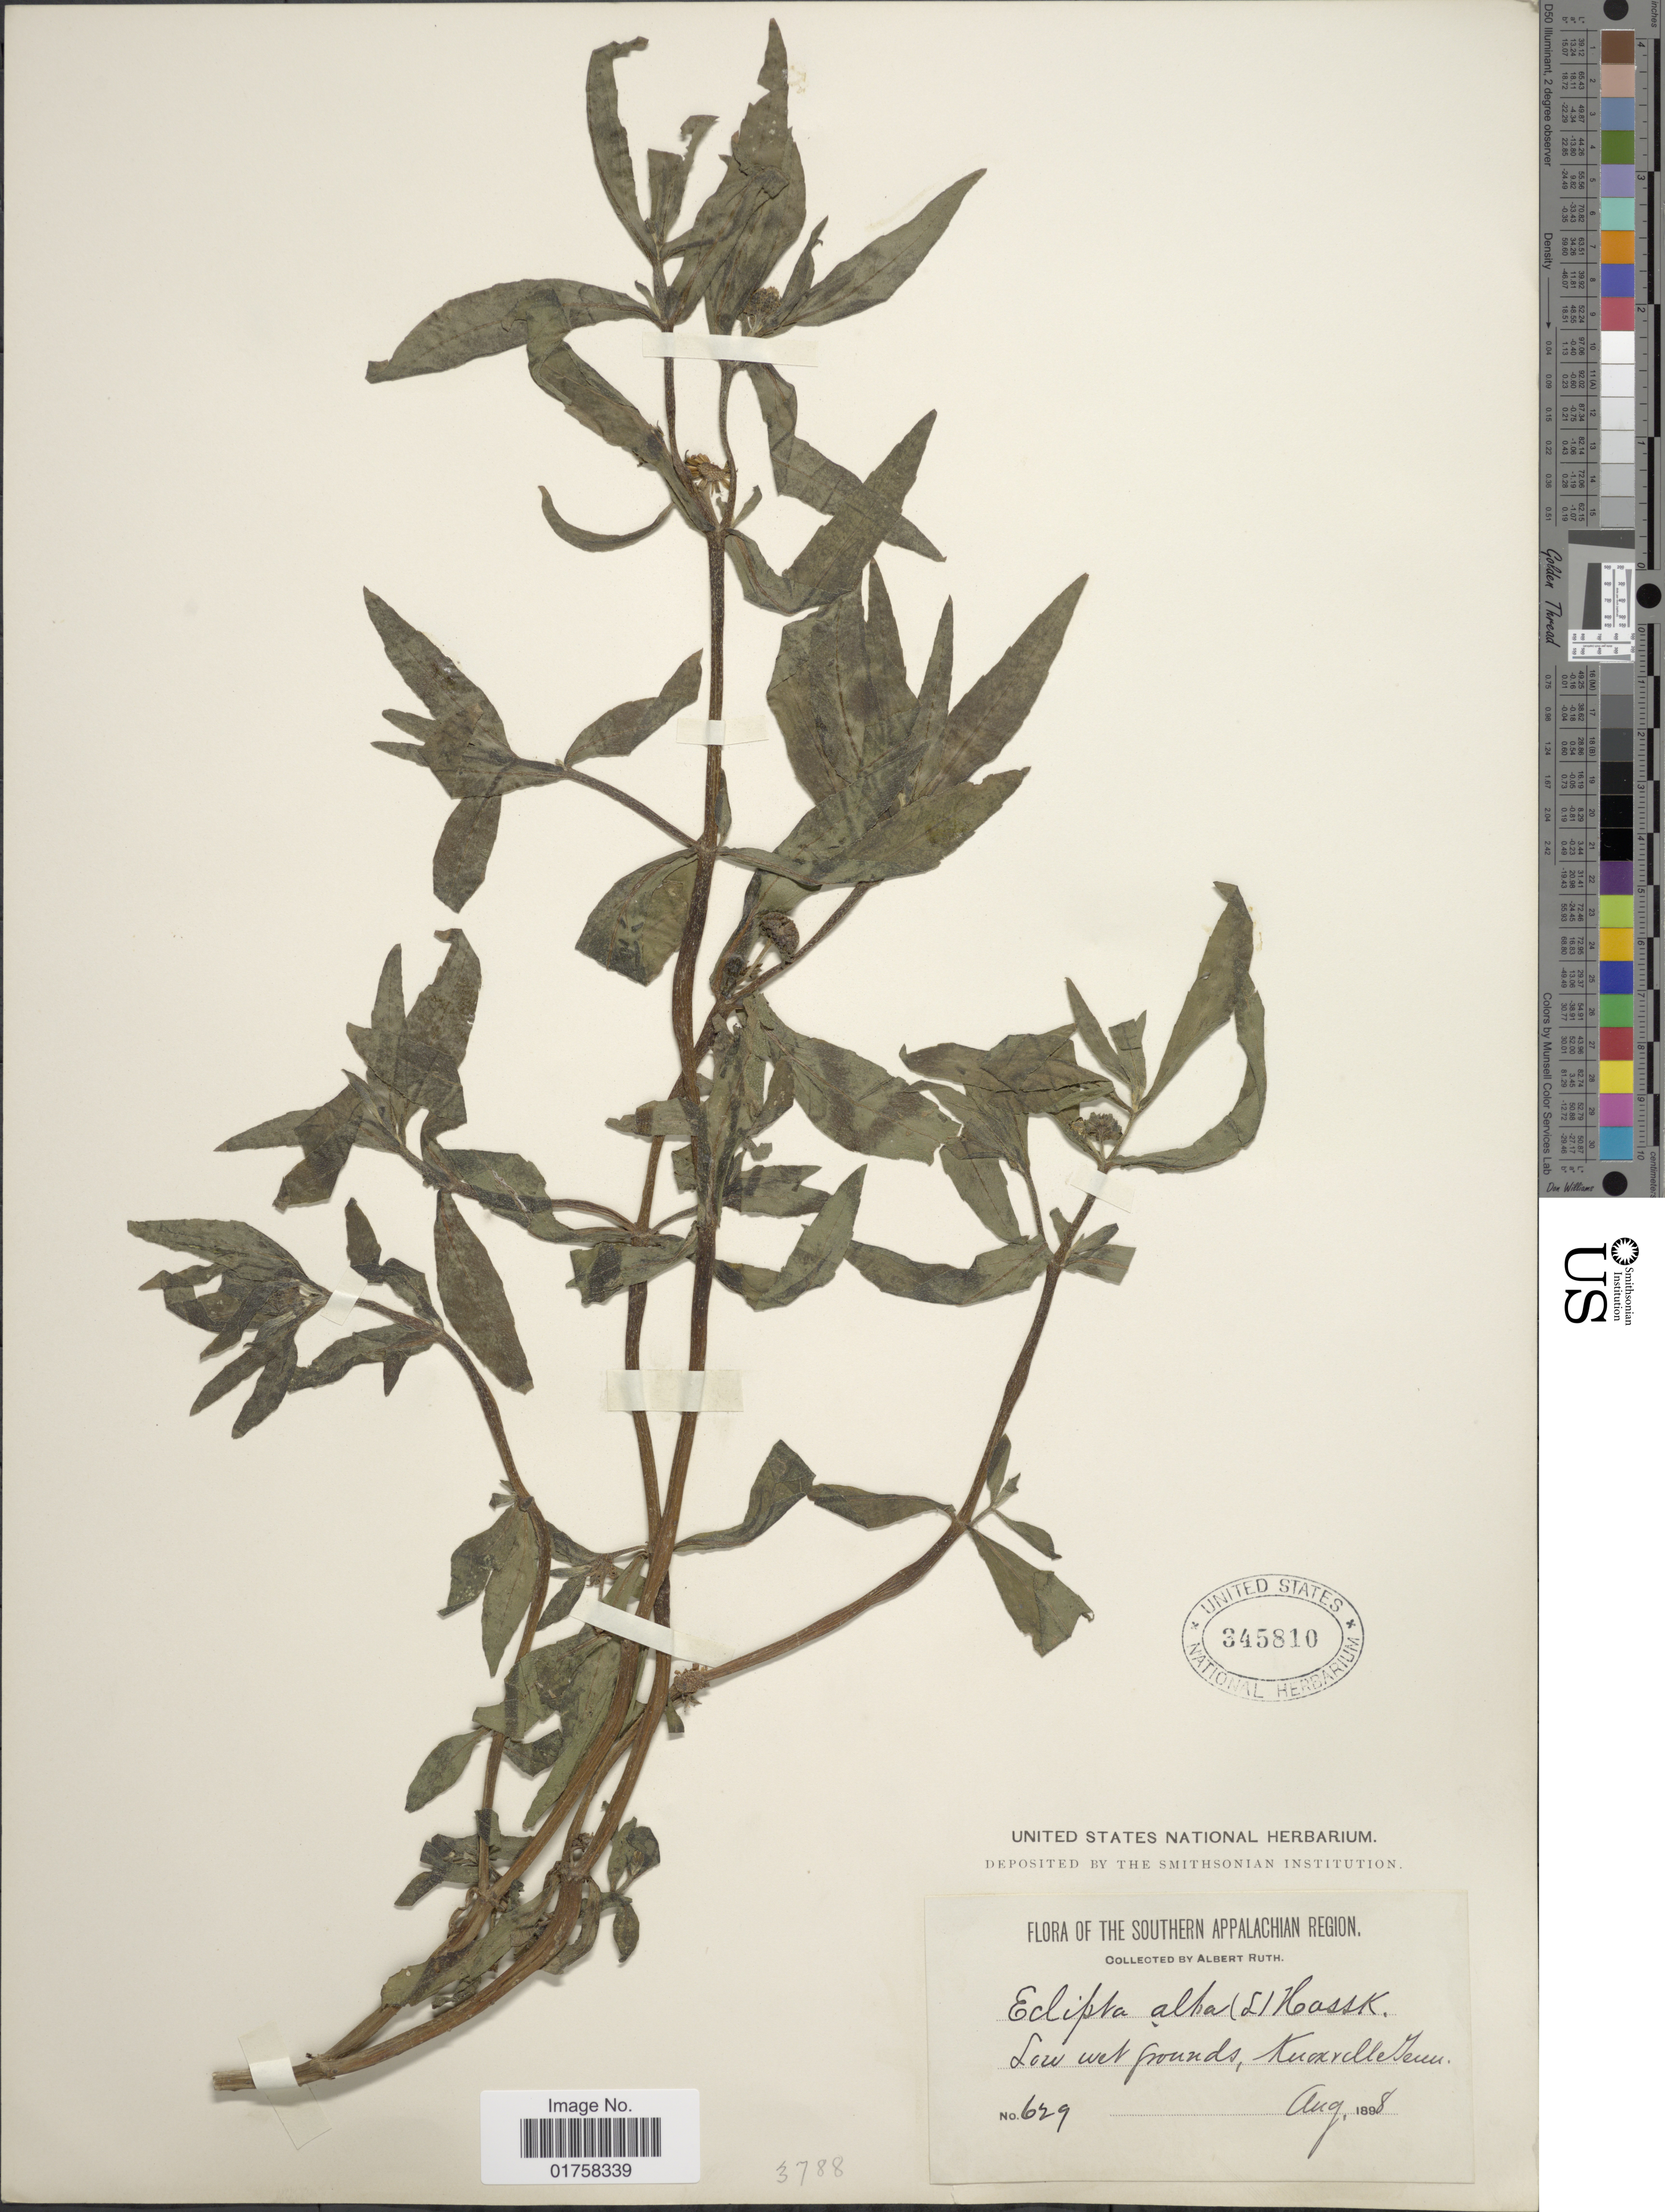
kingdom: Plantae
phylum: Tracheophyta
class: Magnoliopsida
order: Asterales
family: Asteraceae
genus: Eclipta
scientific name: Eclipta alba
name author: (L.) Hassk.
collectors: A. Ruth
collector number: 629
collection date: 1898-08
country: United States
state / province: Tennessee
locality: Southern Appalachian Region, Low wet pounds, Knoxville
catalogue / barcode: US 345810